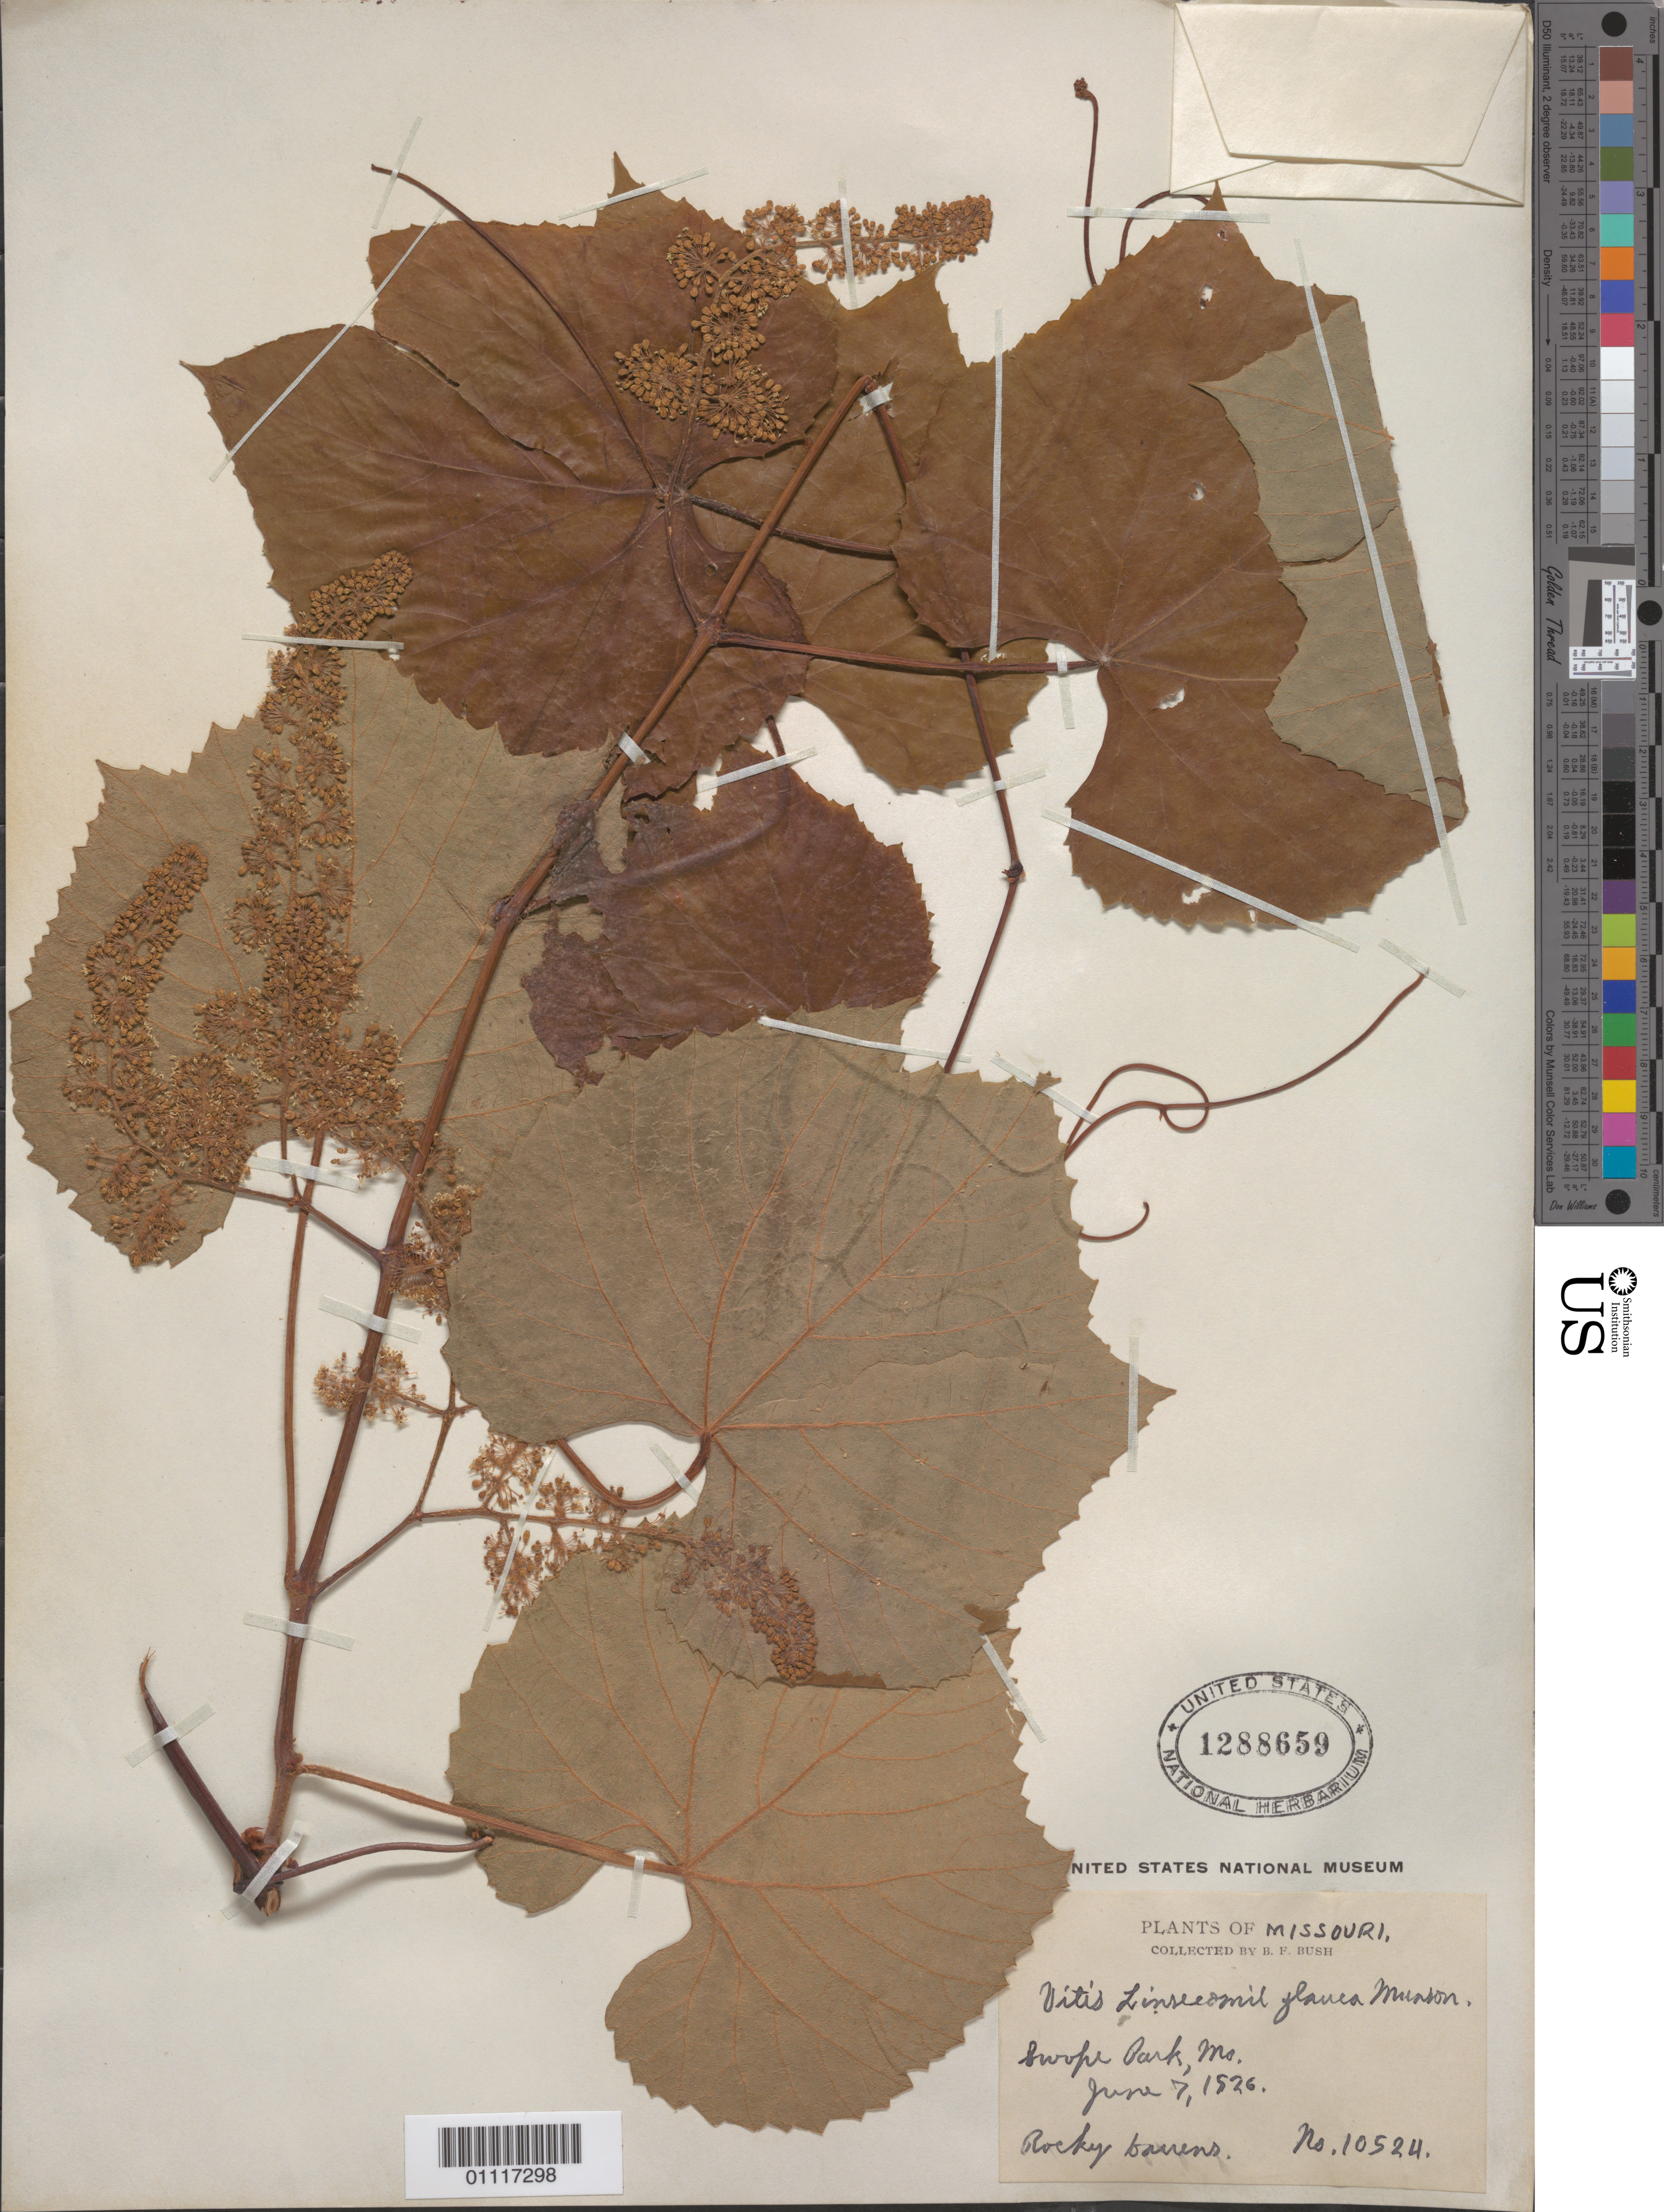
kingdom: Plantae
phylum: Tracheophyta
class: Magnoliopsida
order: Vitales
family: Vitaceae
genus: Vitis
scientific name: Vitis linsecomii var. glauca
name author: Munson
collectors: B. F. Bush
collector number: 10524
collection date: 1926-06-07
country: United States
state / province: Missouri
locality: Swope Park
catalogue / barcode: US 1288659